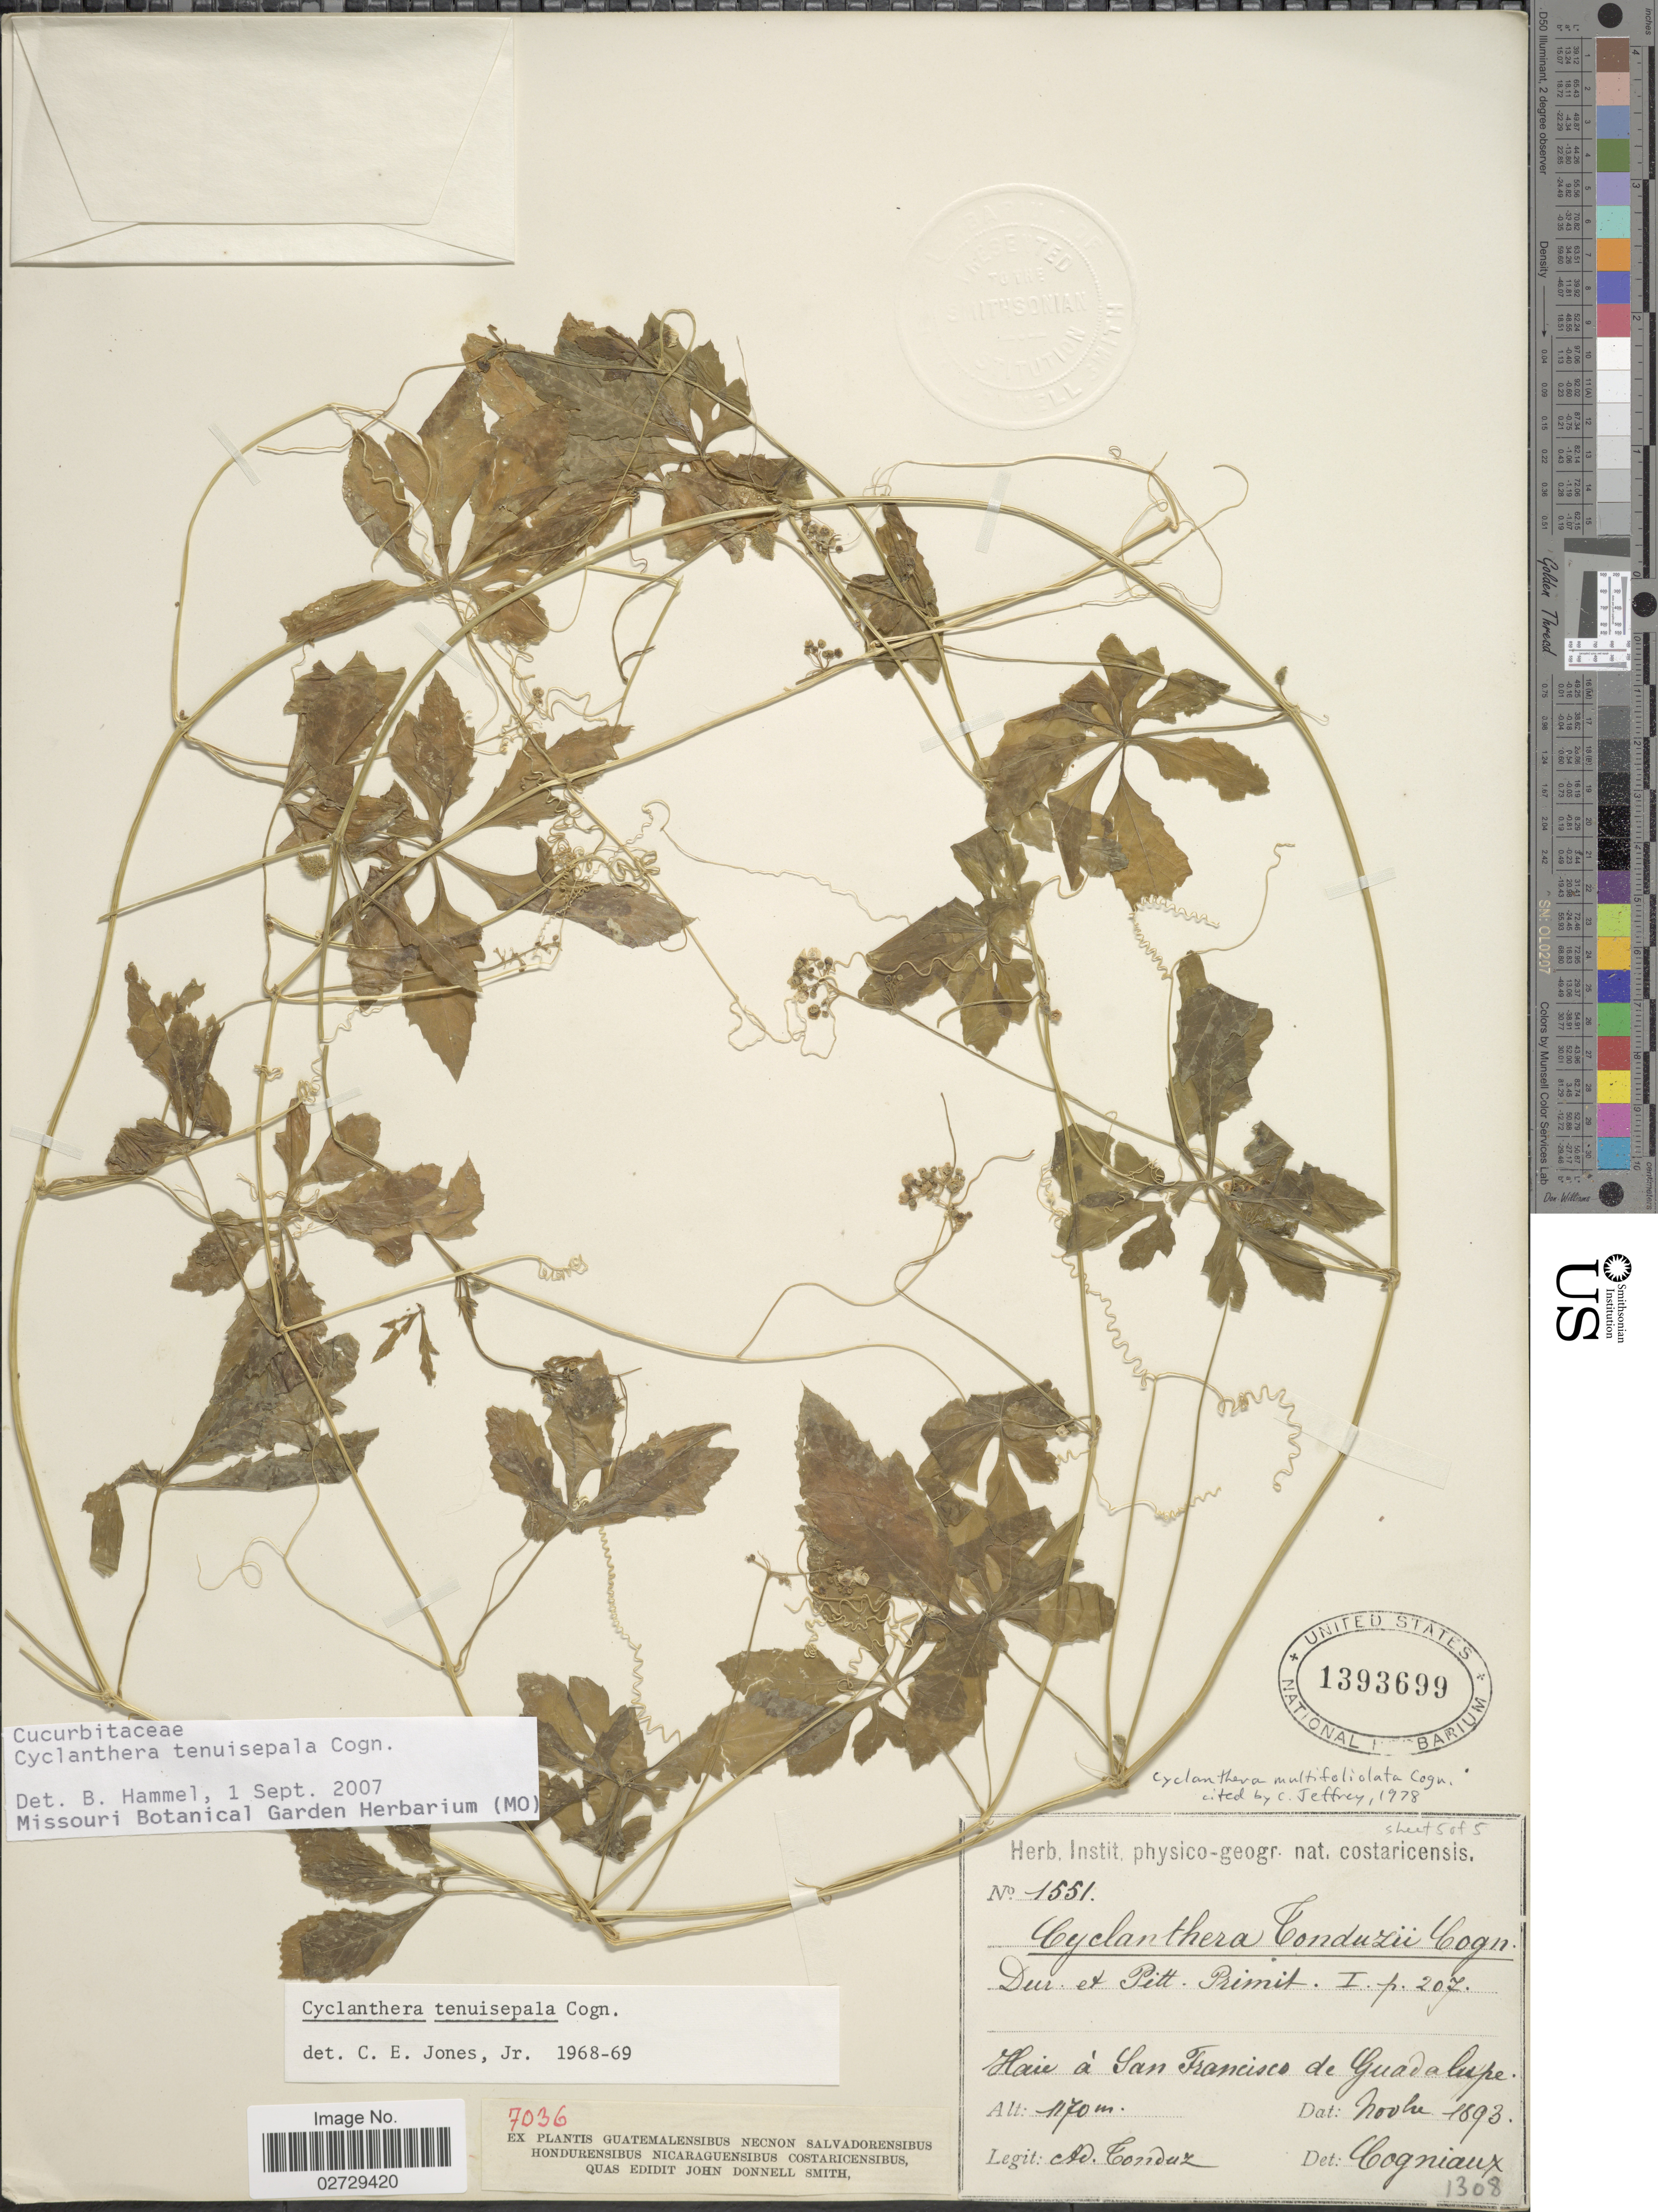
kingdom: Plantae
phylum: Tracheophyta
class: Magnoliopsida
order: Cucurbitales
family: Cucurbitaceae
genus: Cyclanthera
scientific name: Cyclanthera tenuisepala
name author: Cogn.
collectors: A. Tonduz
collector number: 1551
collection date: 1893-11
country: Costa Rica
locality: Haie a San Francisco de Guadalupe.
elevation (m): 1170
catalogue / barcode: US 1393699